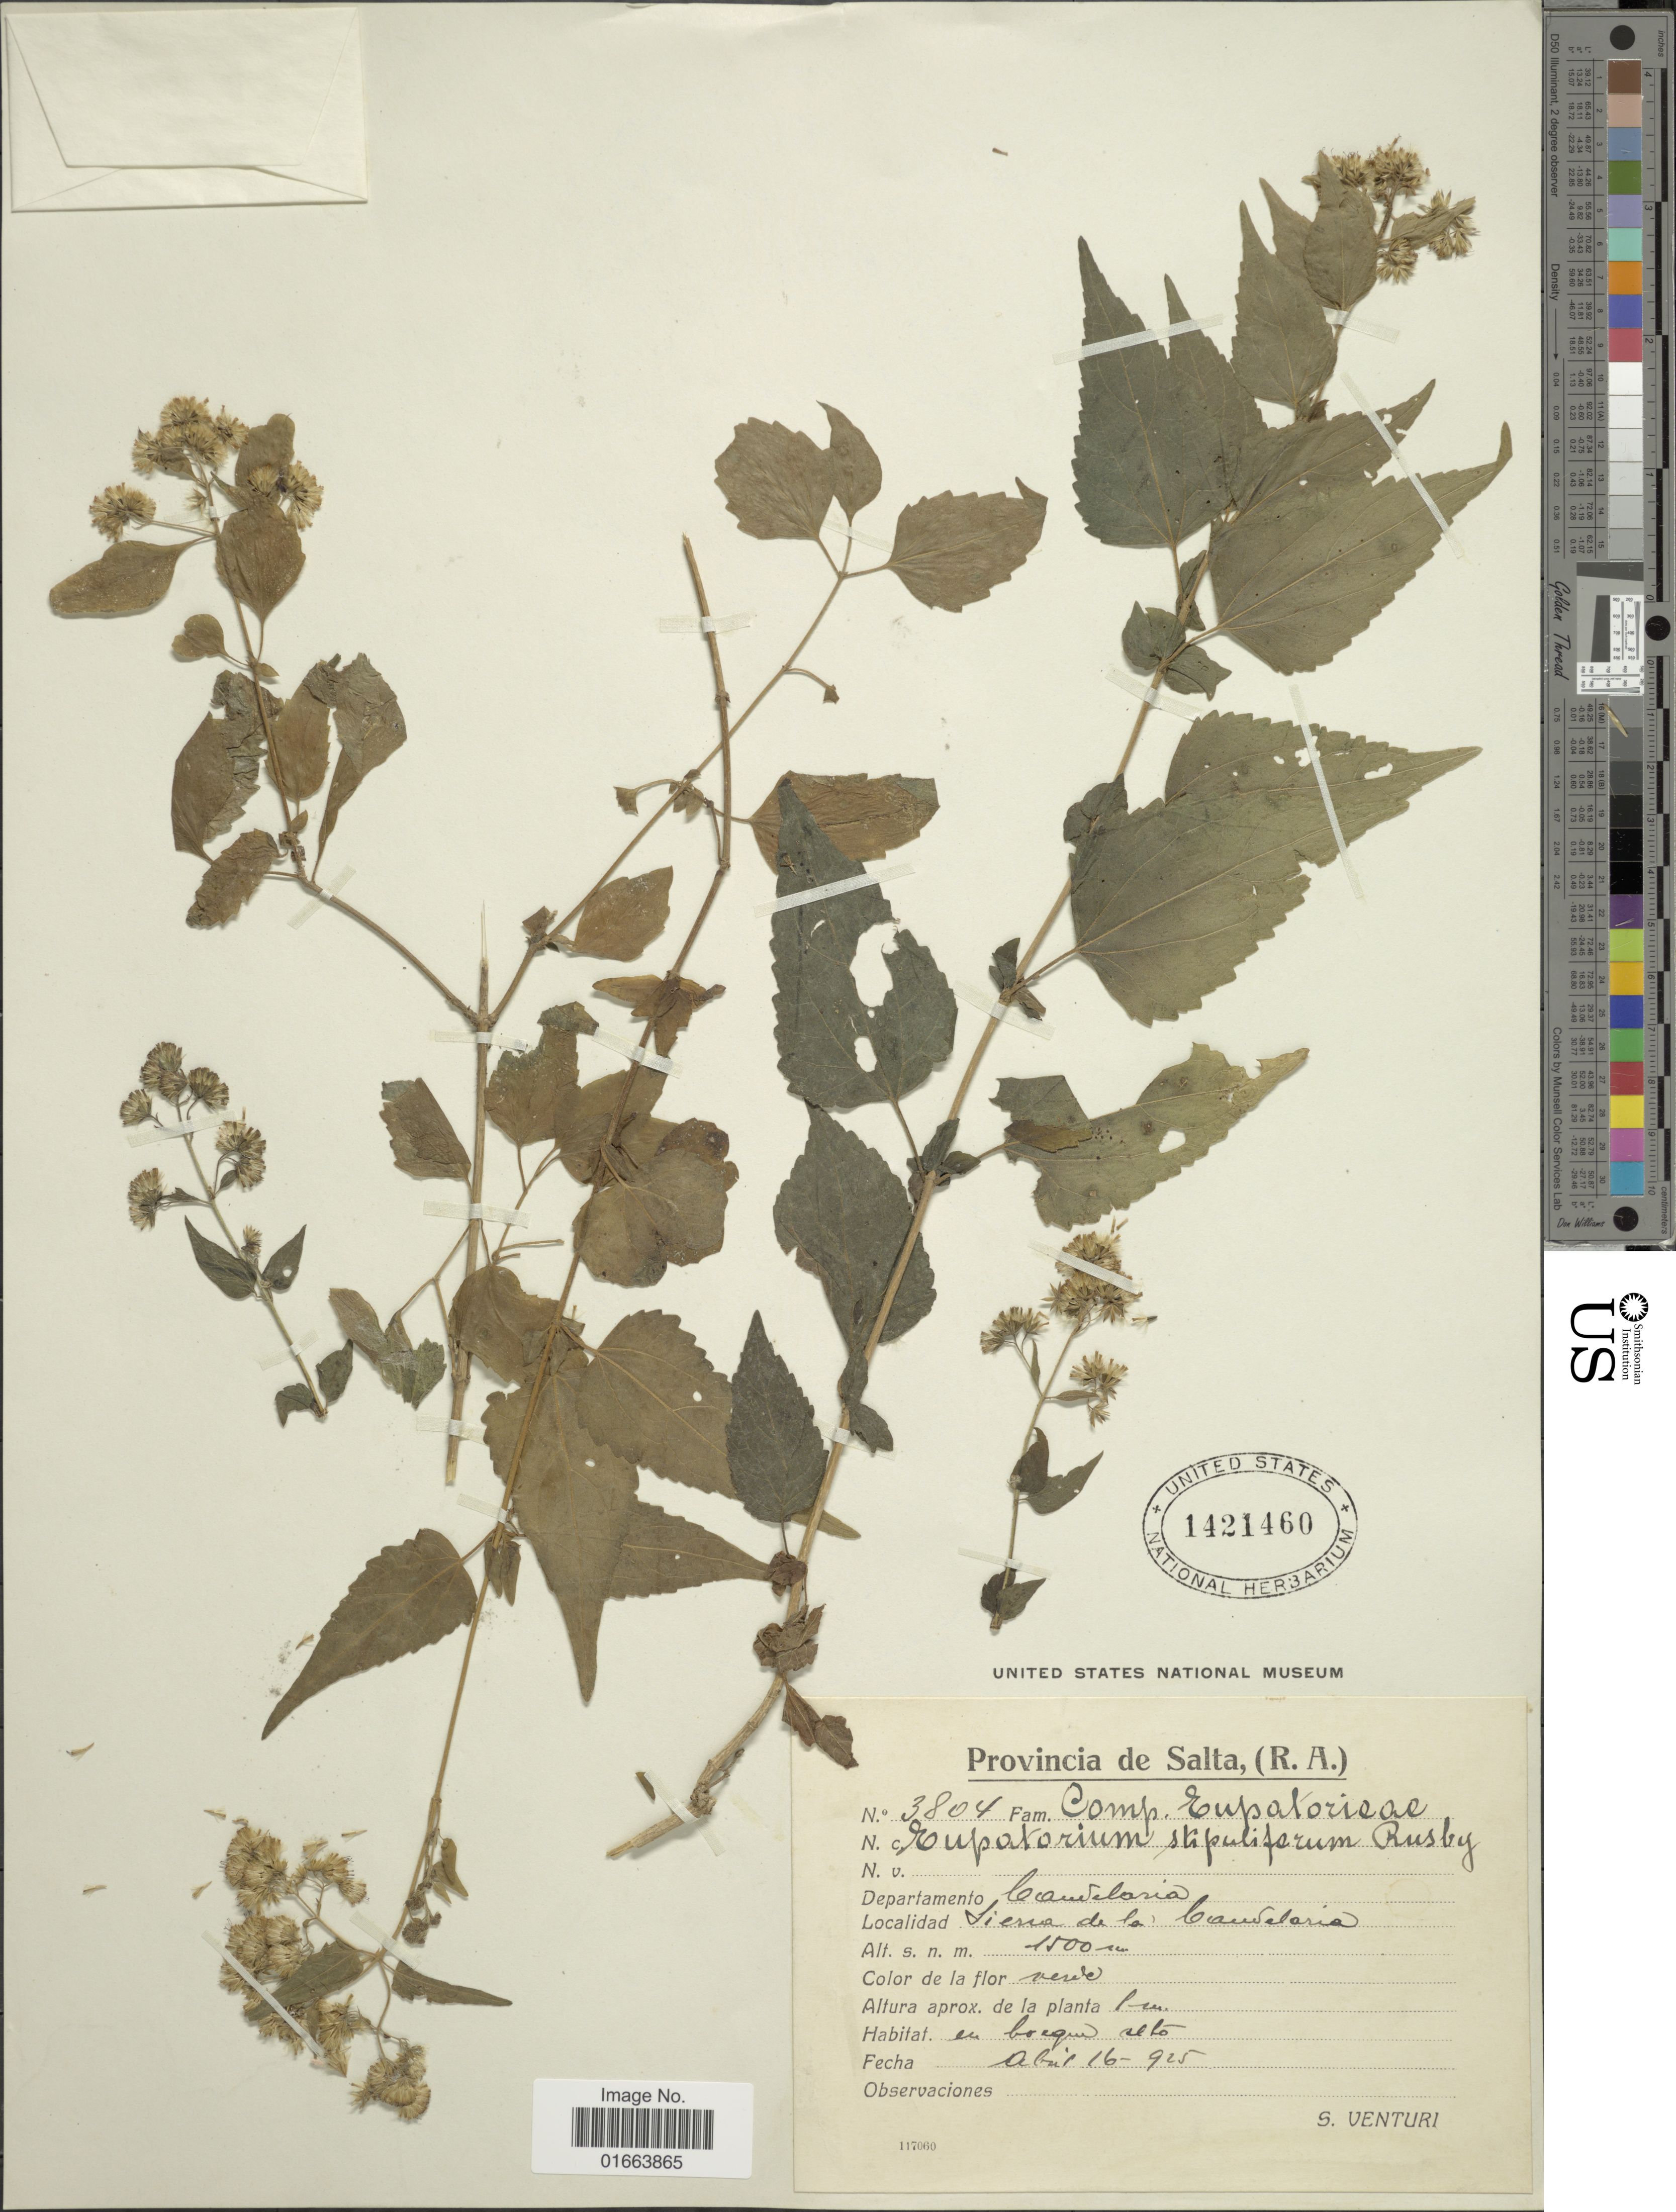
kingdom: Plantae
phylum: Tracheophyta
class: Magnoliopsida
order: Asterales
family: Asteraceae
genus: Koanophyllon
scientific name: Koanophyllon stipulifera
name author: (Rusby) R.M. King & H. Rob.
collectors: S. Venturi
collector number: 3804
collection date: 1925-04-16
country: Argentina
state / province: Salta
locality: Departamento Candelaria. Sierra de la Candelaria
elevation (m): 1500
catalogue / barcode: US 1421460